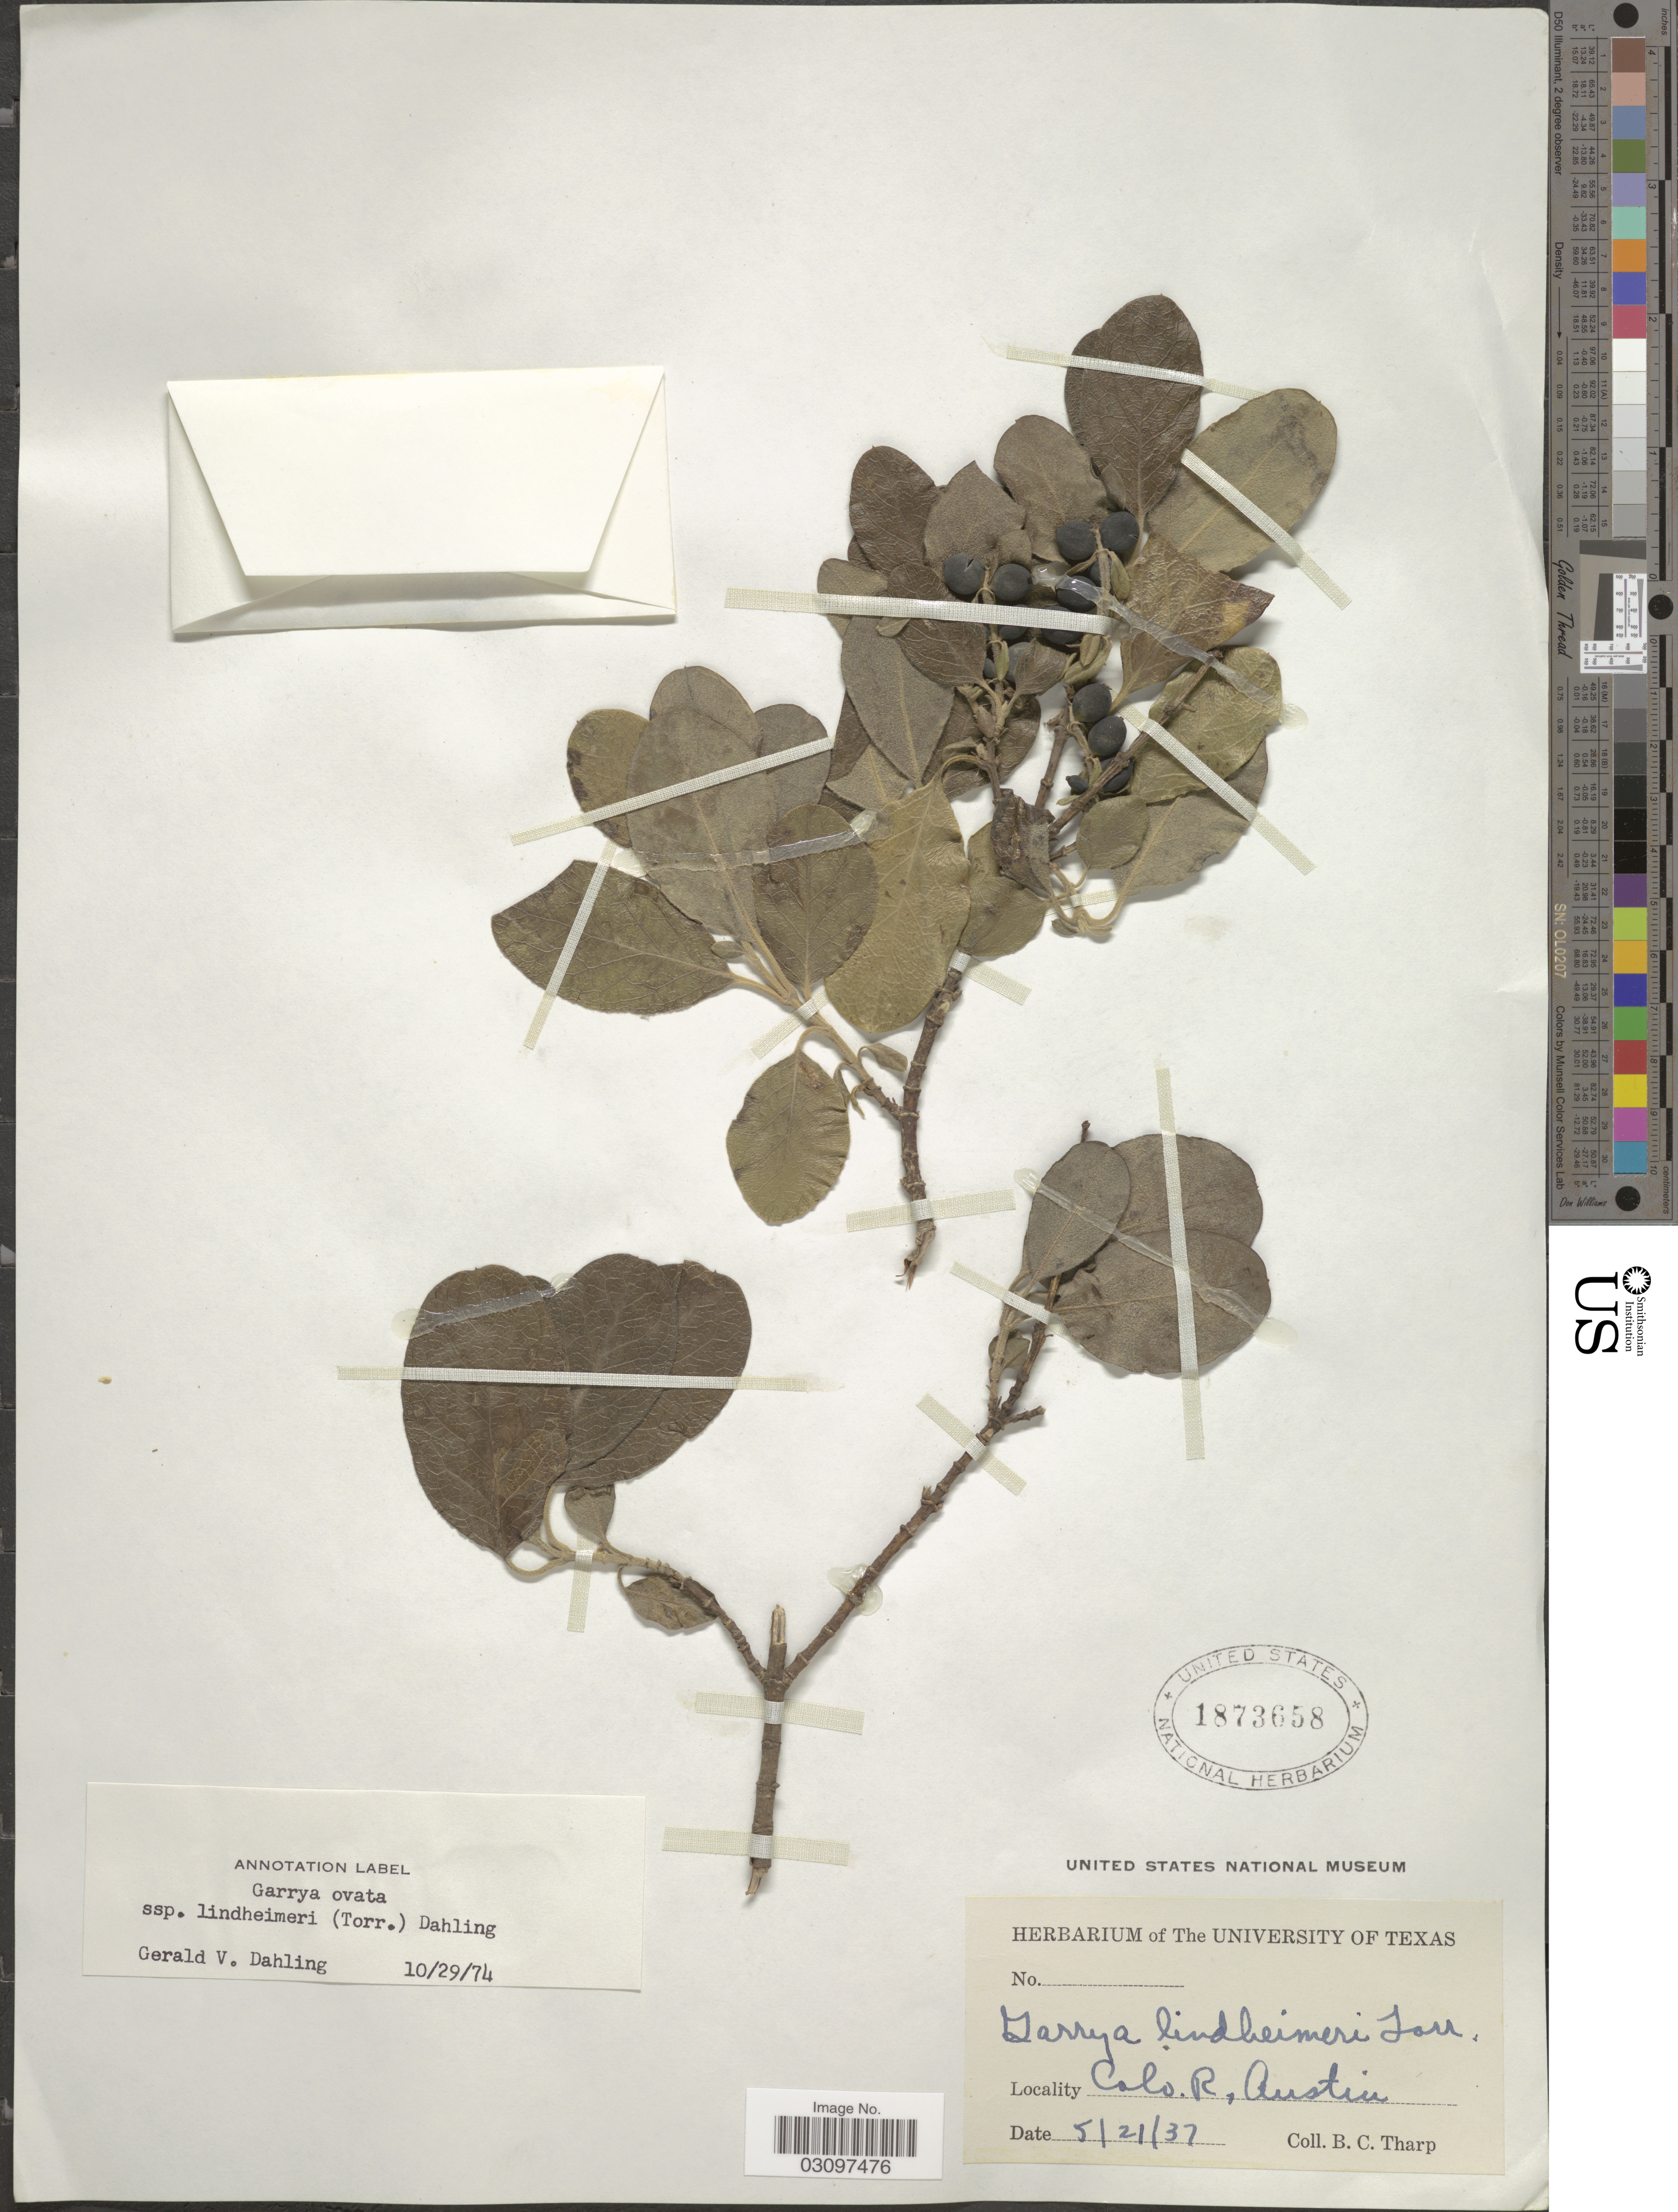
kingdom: Plantae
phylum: Tracheophyta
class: Magnoliopsida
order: Garryales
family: Garryaceae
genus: Garrya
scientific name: Garrya ovata subsp. lindheimeri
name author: (Torr.) Dahling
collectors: B. C. Tharp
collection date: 1937-05-21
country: United States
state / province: Texas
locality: Colo. R, Austin.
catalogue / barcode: US 1873658